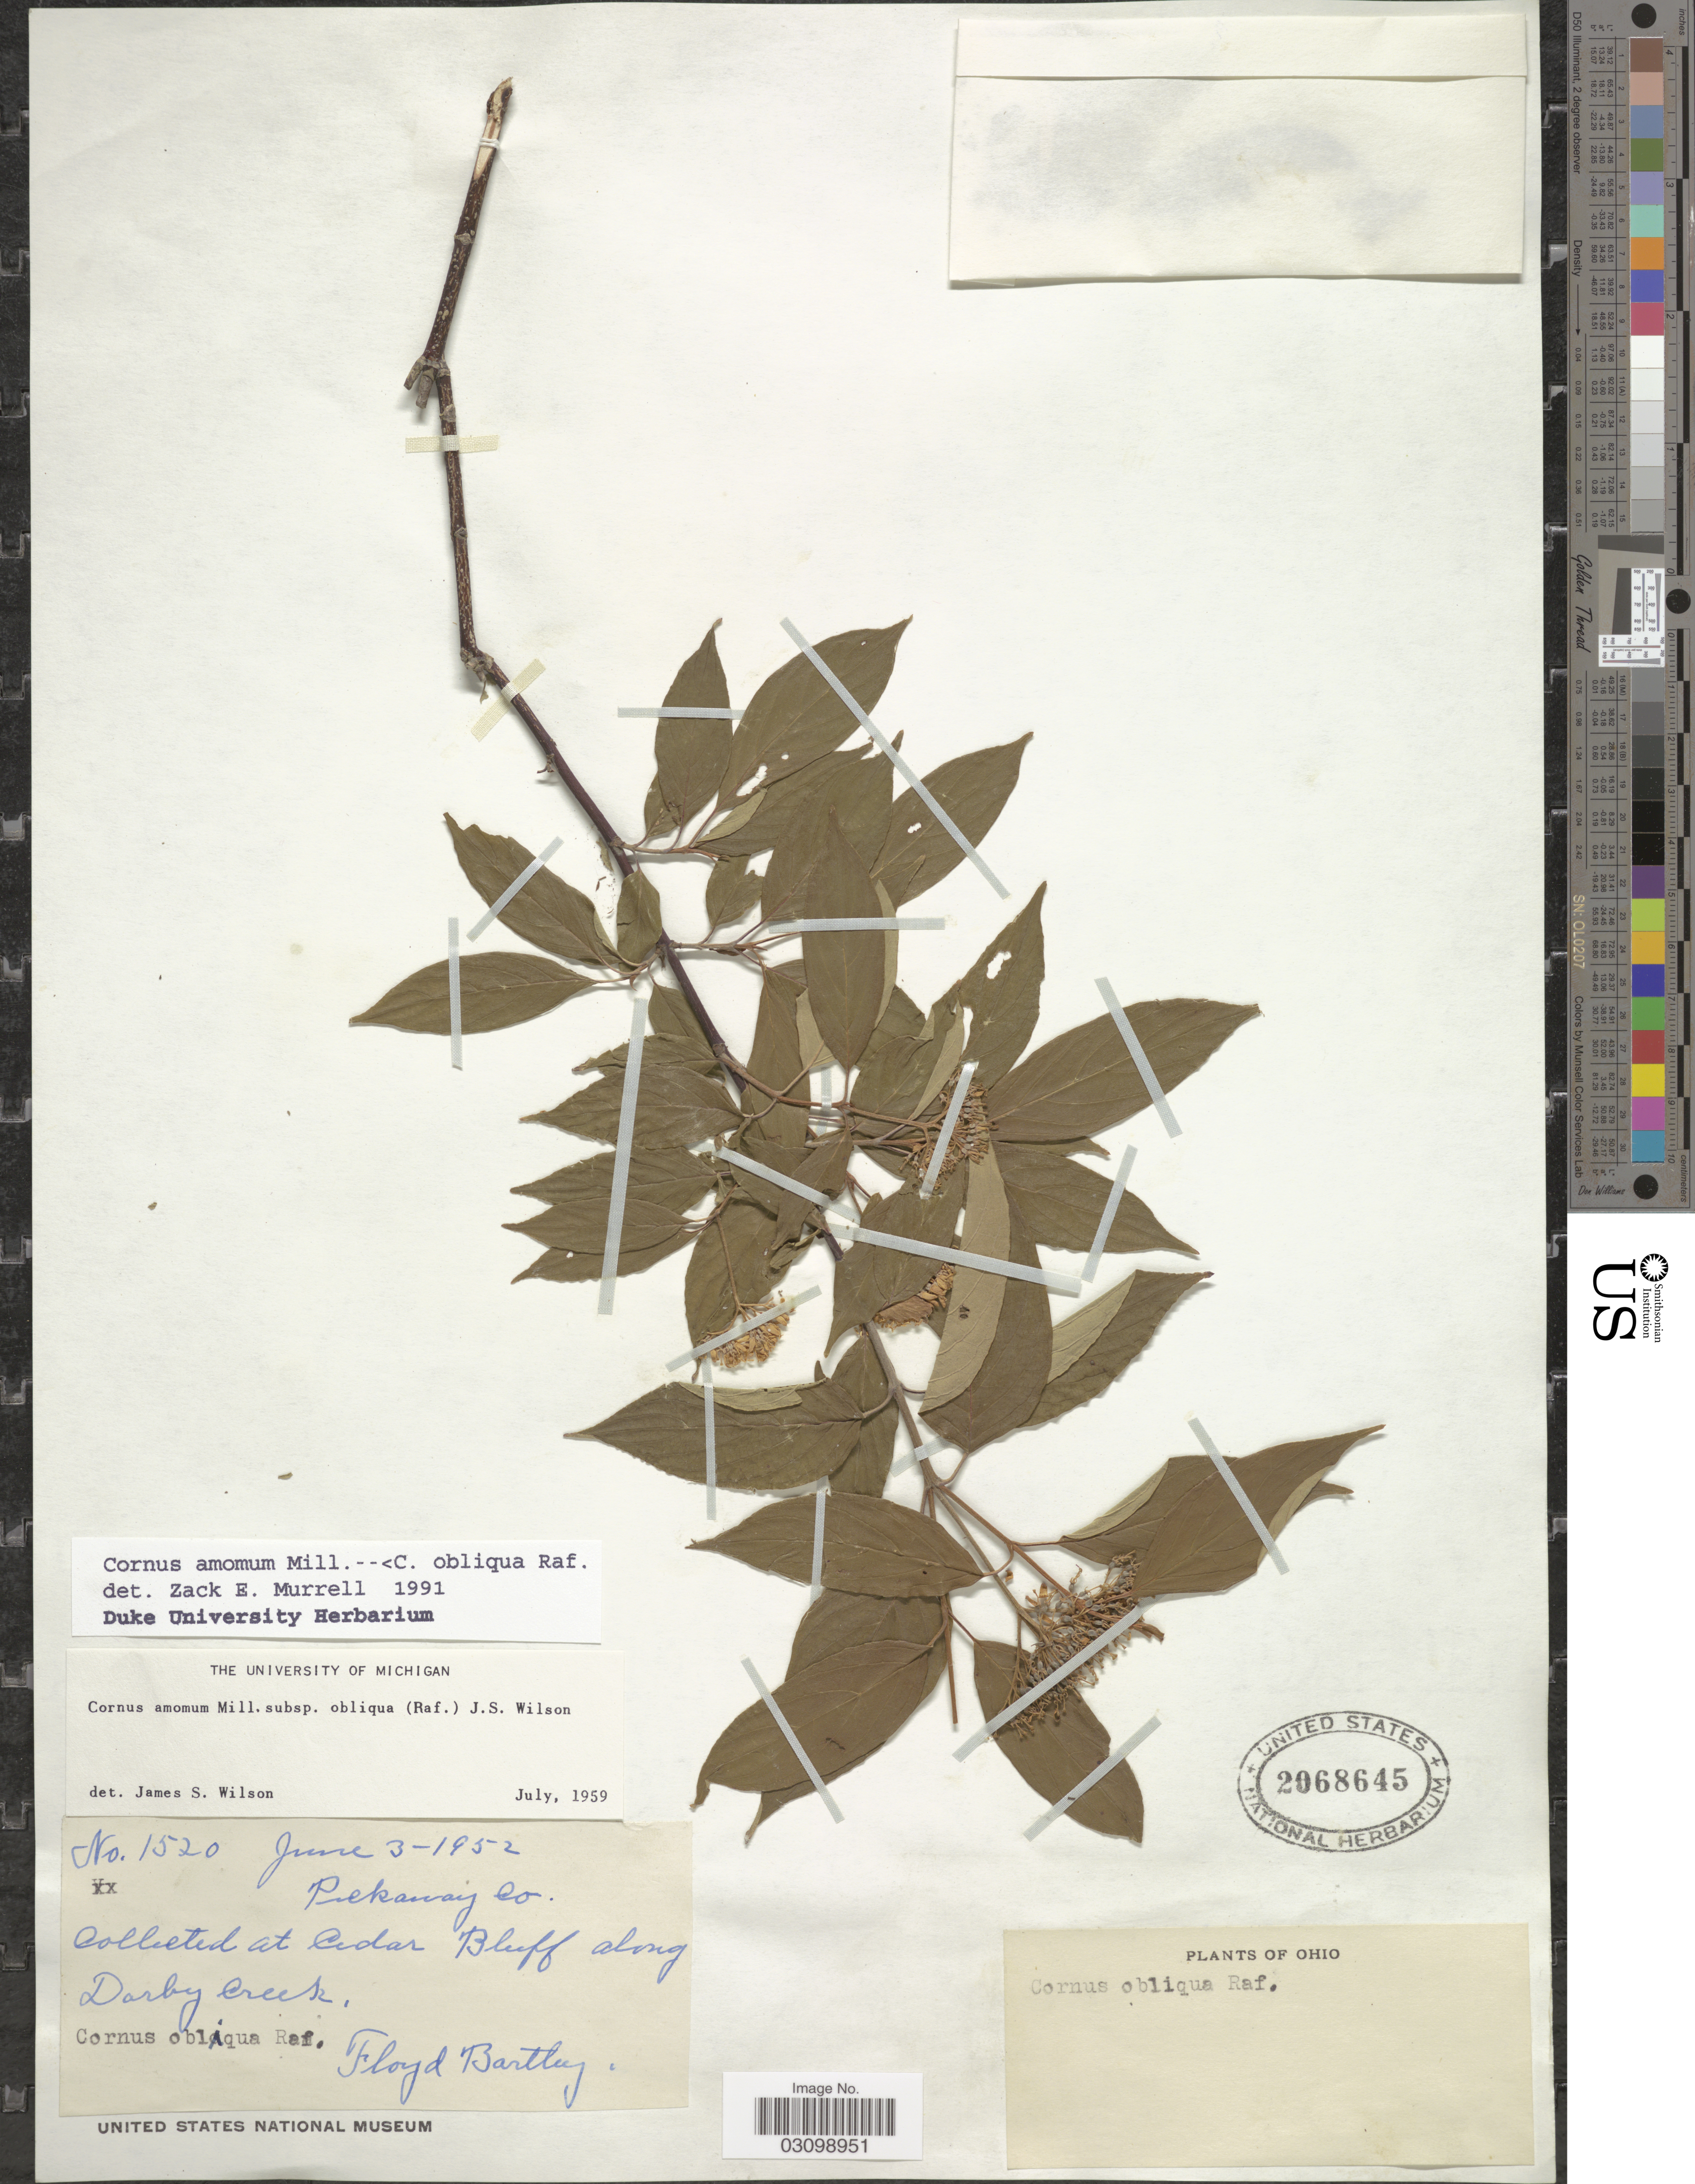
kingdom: Plantae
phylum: Tracheophyta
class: Magnoliopsida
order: Cornales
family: Cornaceae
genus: Cornus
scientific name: Cornus sp.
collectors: F. Bartley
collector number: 1520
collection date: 1952-06-03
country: United States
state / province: Ohio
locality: Pickaway Co. at Cedar Bluff along Darby Creek.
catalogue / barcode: US 2068645